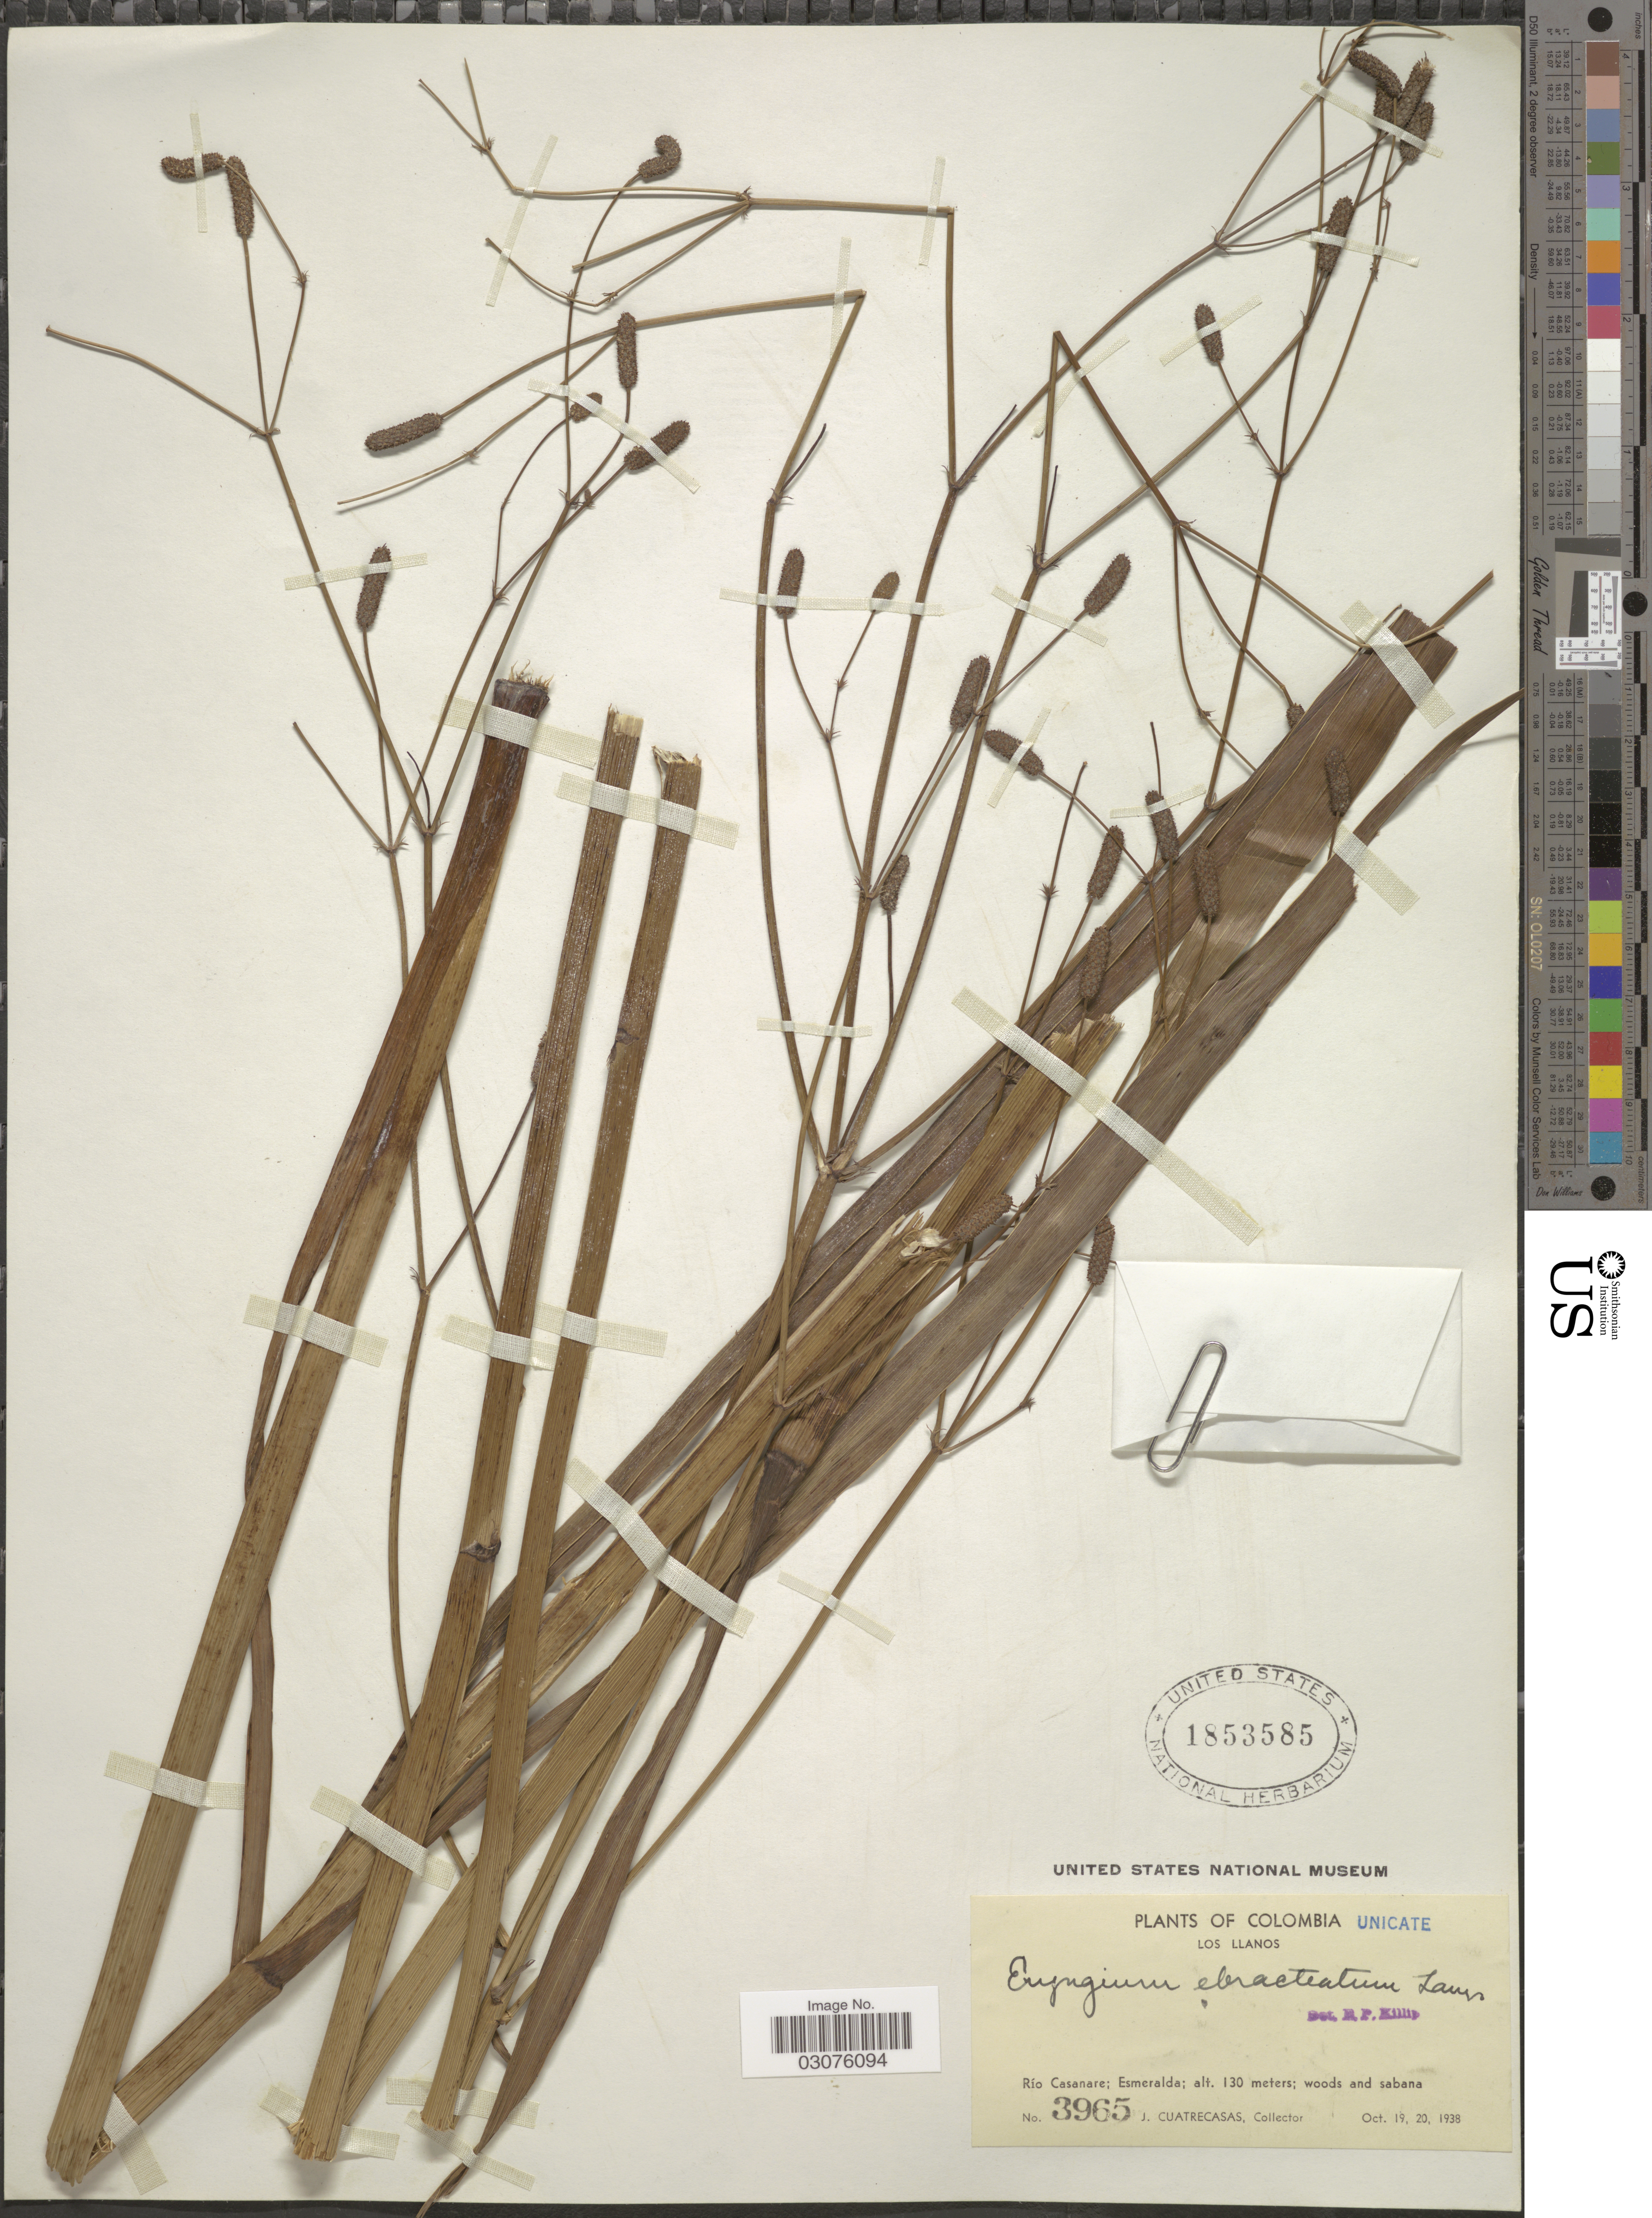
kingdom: Plantae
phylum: Tracheophyta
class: Magnoliopsida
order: Apiales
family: Apiaceae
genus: Eryngium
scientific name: Eryngium ebracteatum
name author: Lam.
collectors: J. Cuatrecasas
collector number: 3965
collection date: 1938-10-19/1938-10-20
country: Ecuador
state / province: Esmeraldas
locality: Los Llanos. Río Casanare; Esmeralda.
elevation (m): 130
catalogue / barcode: US 1853585